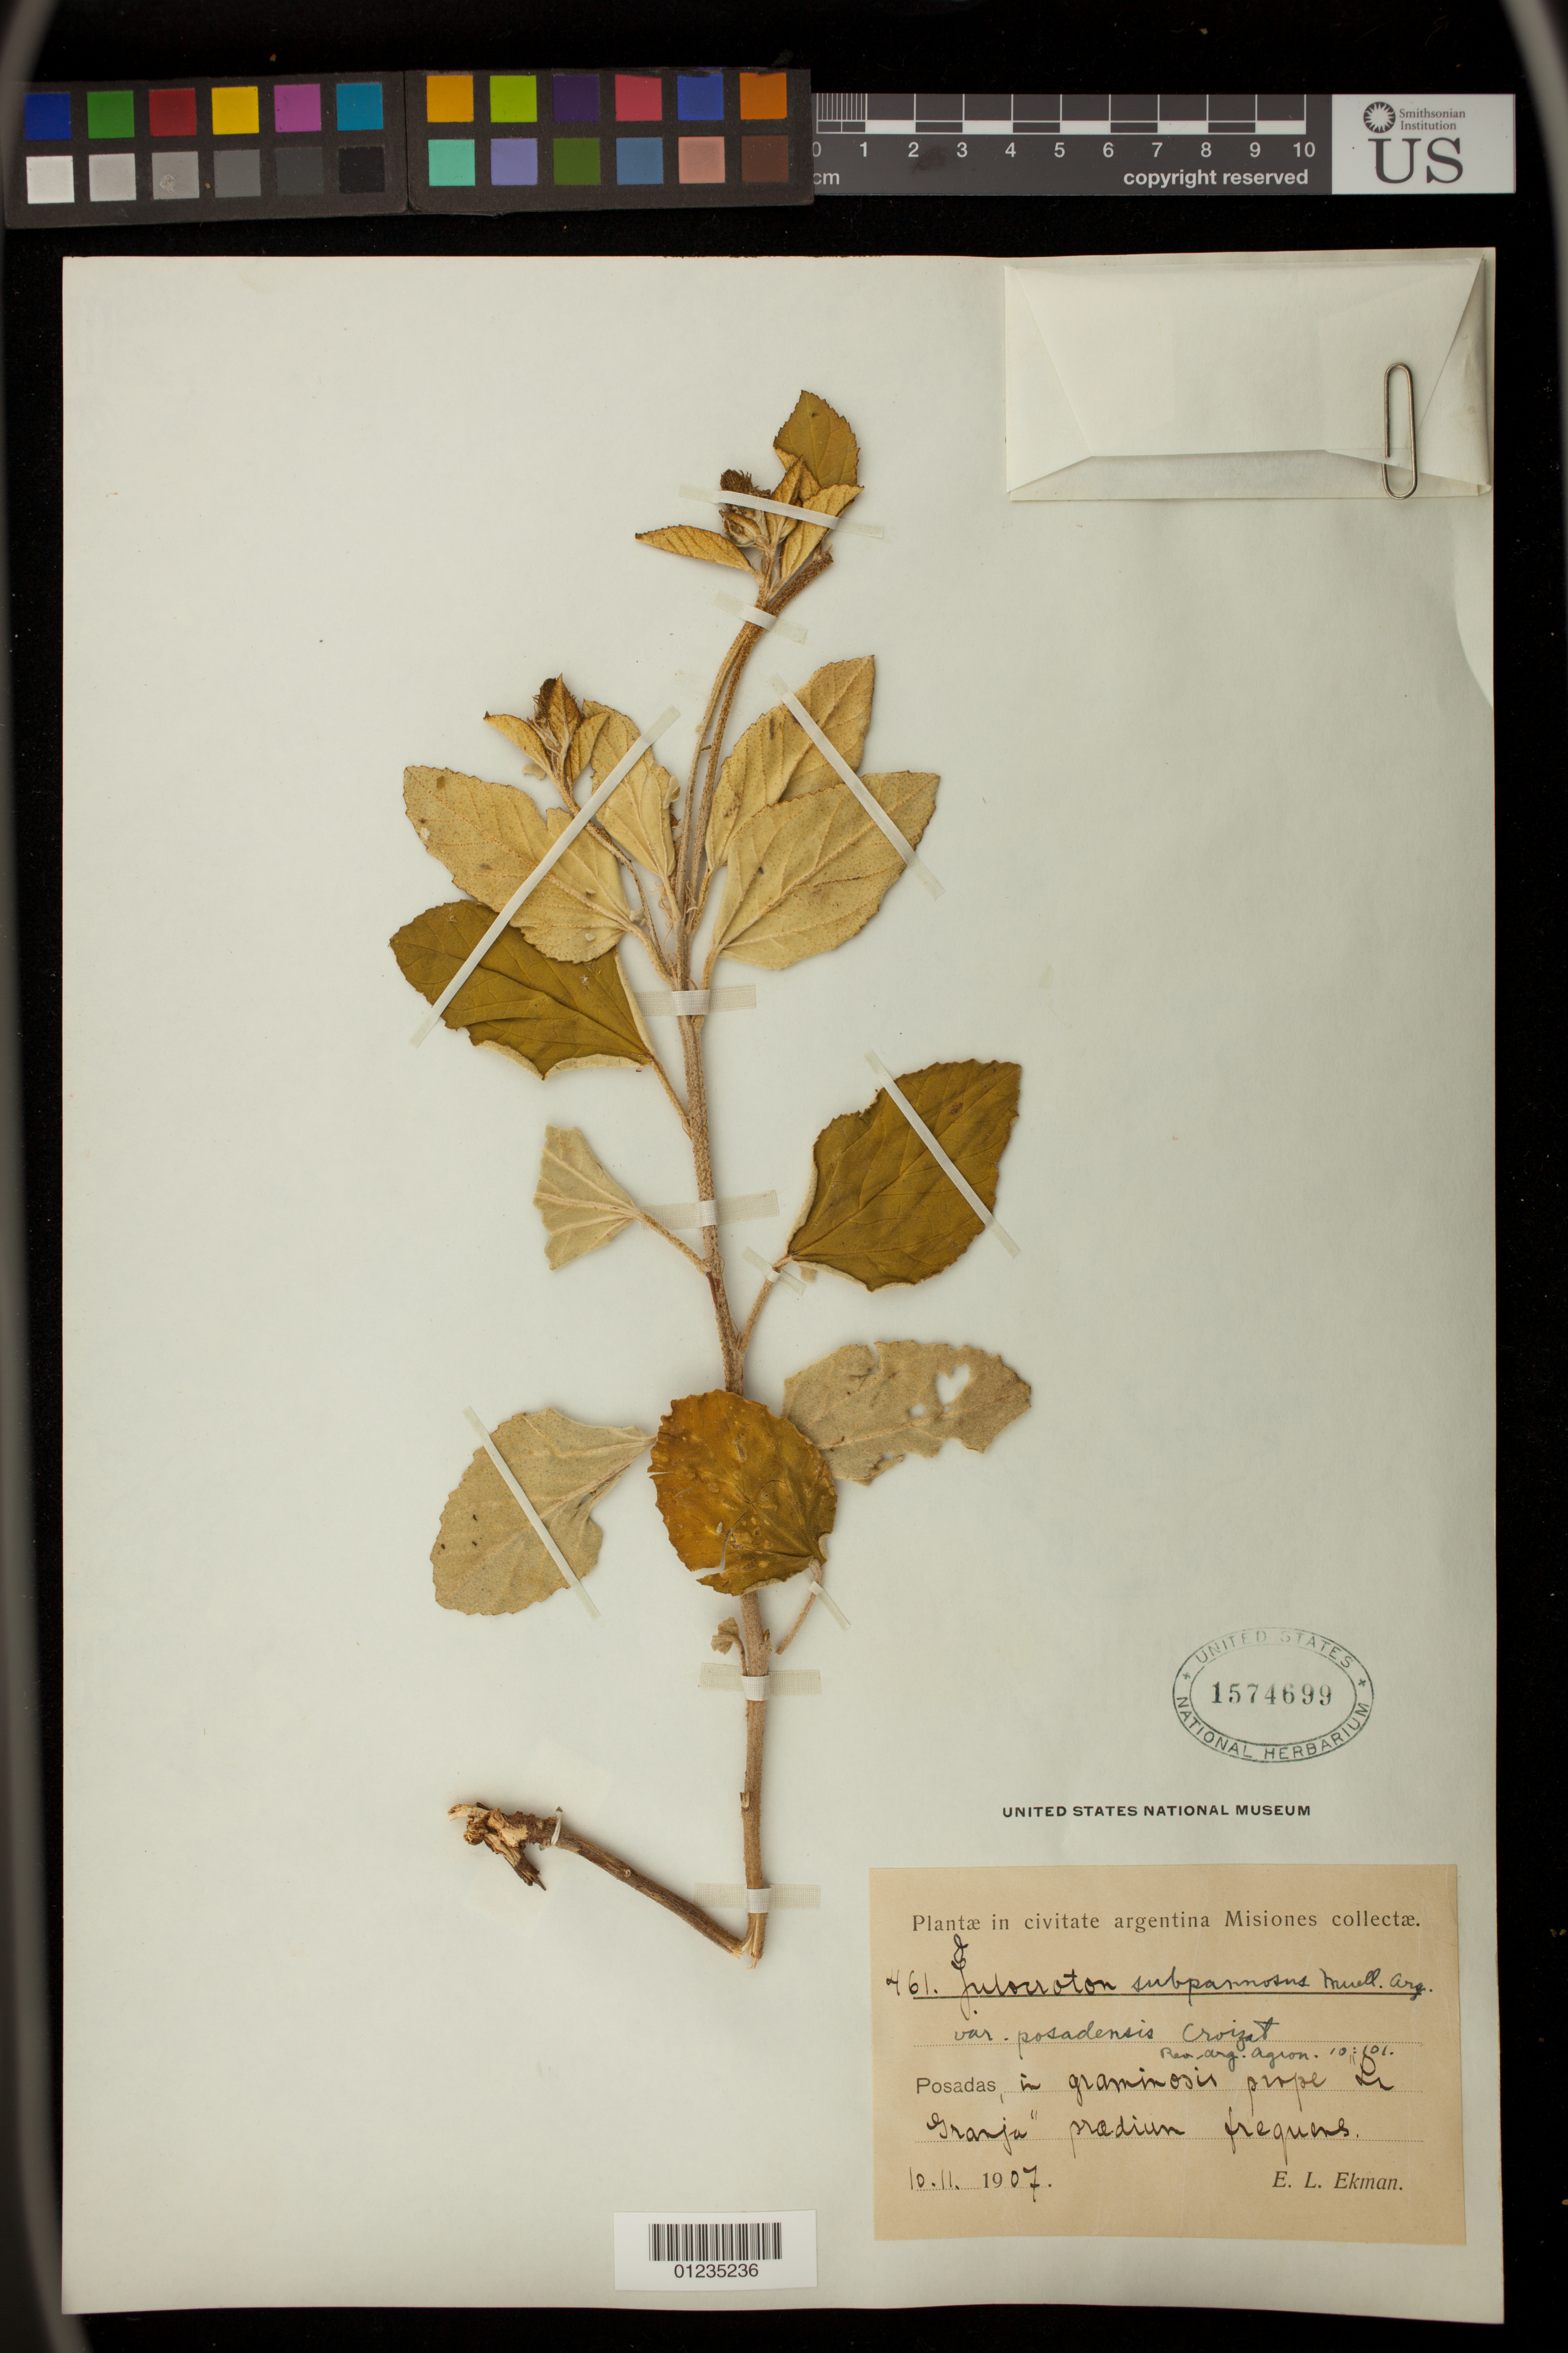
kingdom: Plantae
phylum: Tracheophyta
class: Magnoliopsida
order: Malpighiales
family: Euphorbiaceae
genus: Julocroton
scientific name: Julocroton subpannosus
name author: Müll. Arg.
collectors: E. L. Ekman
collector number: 461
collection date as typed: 10 Nov 1907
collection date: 1907-11-10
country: Argentina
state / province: Misiones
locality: Lagranja.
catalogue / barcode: US 1574699